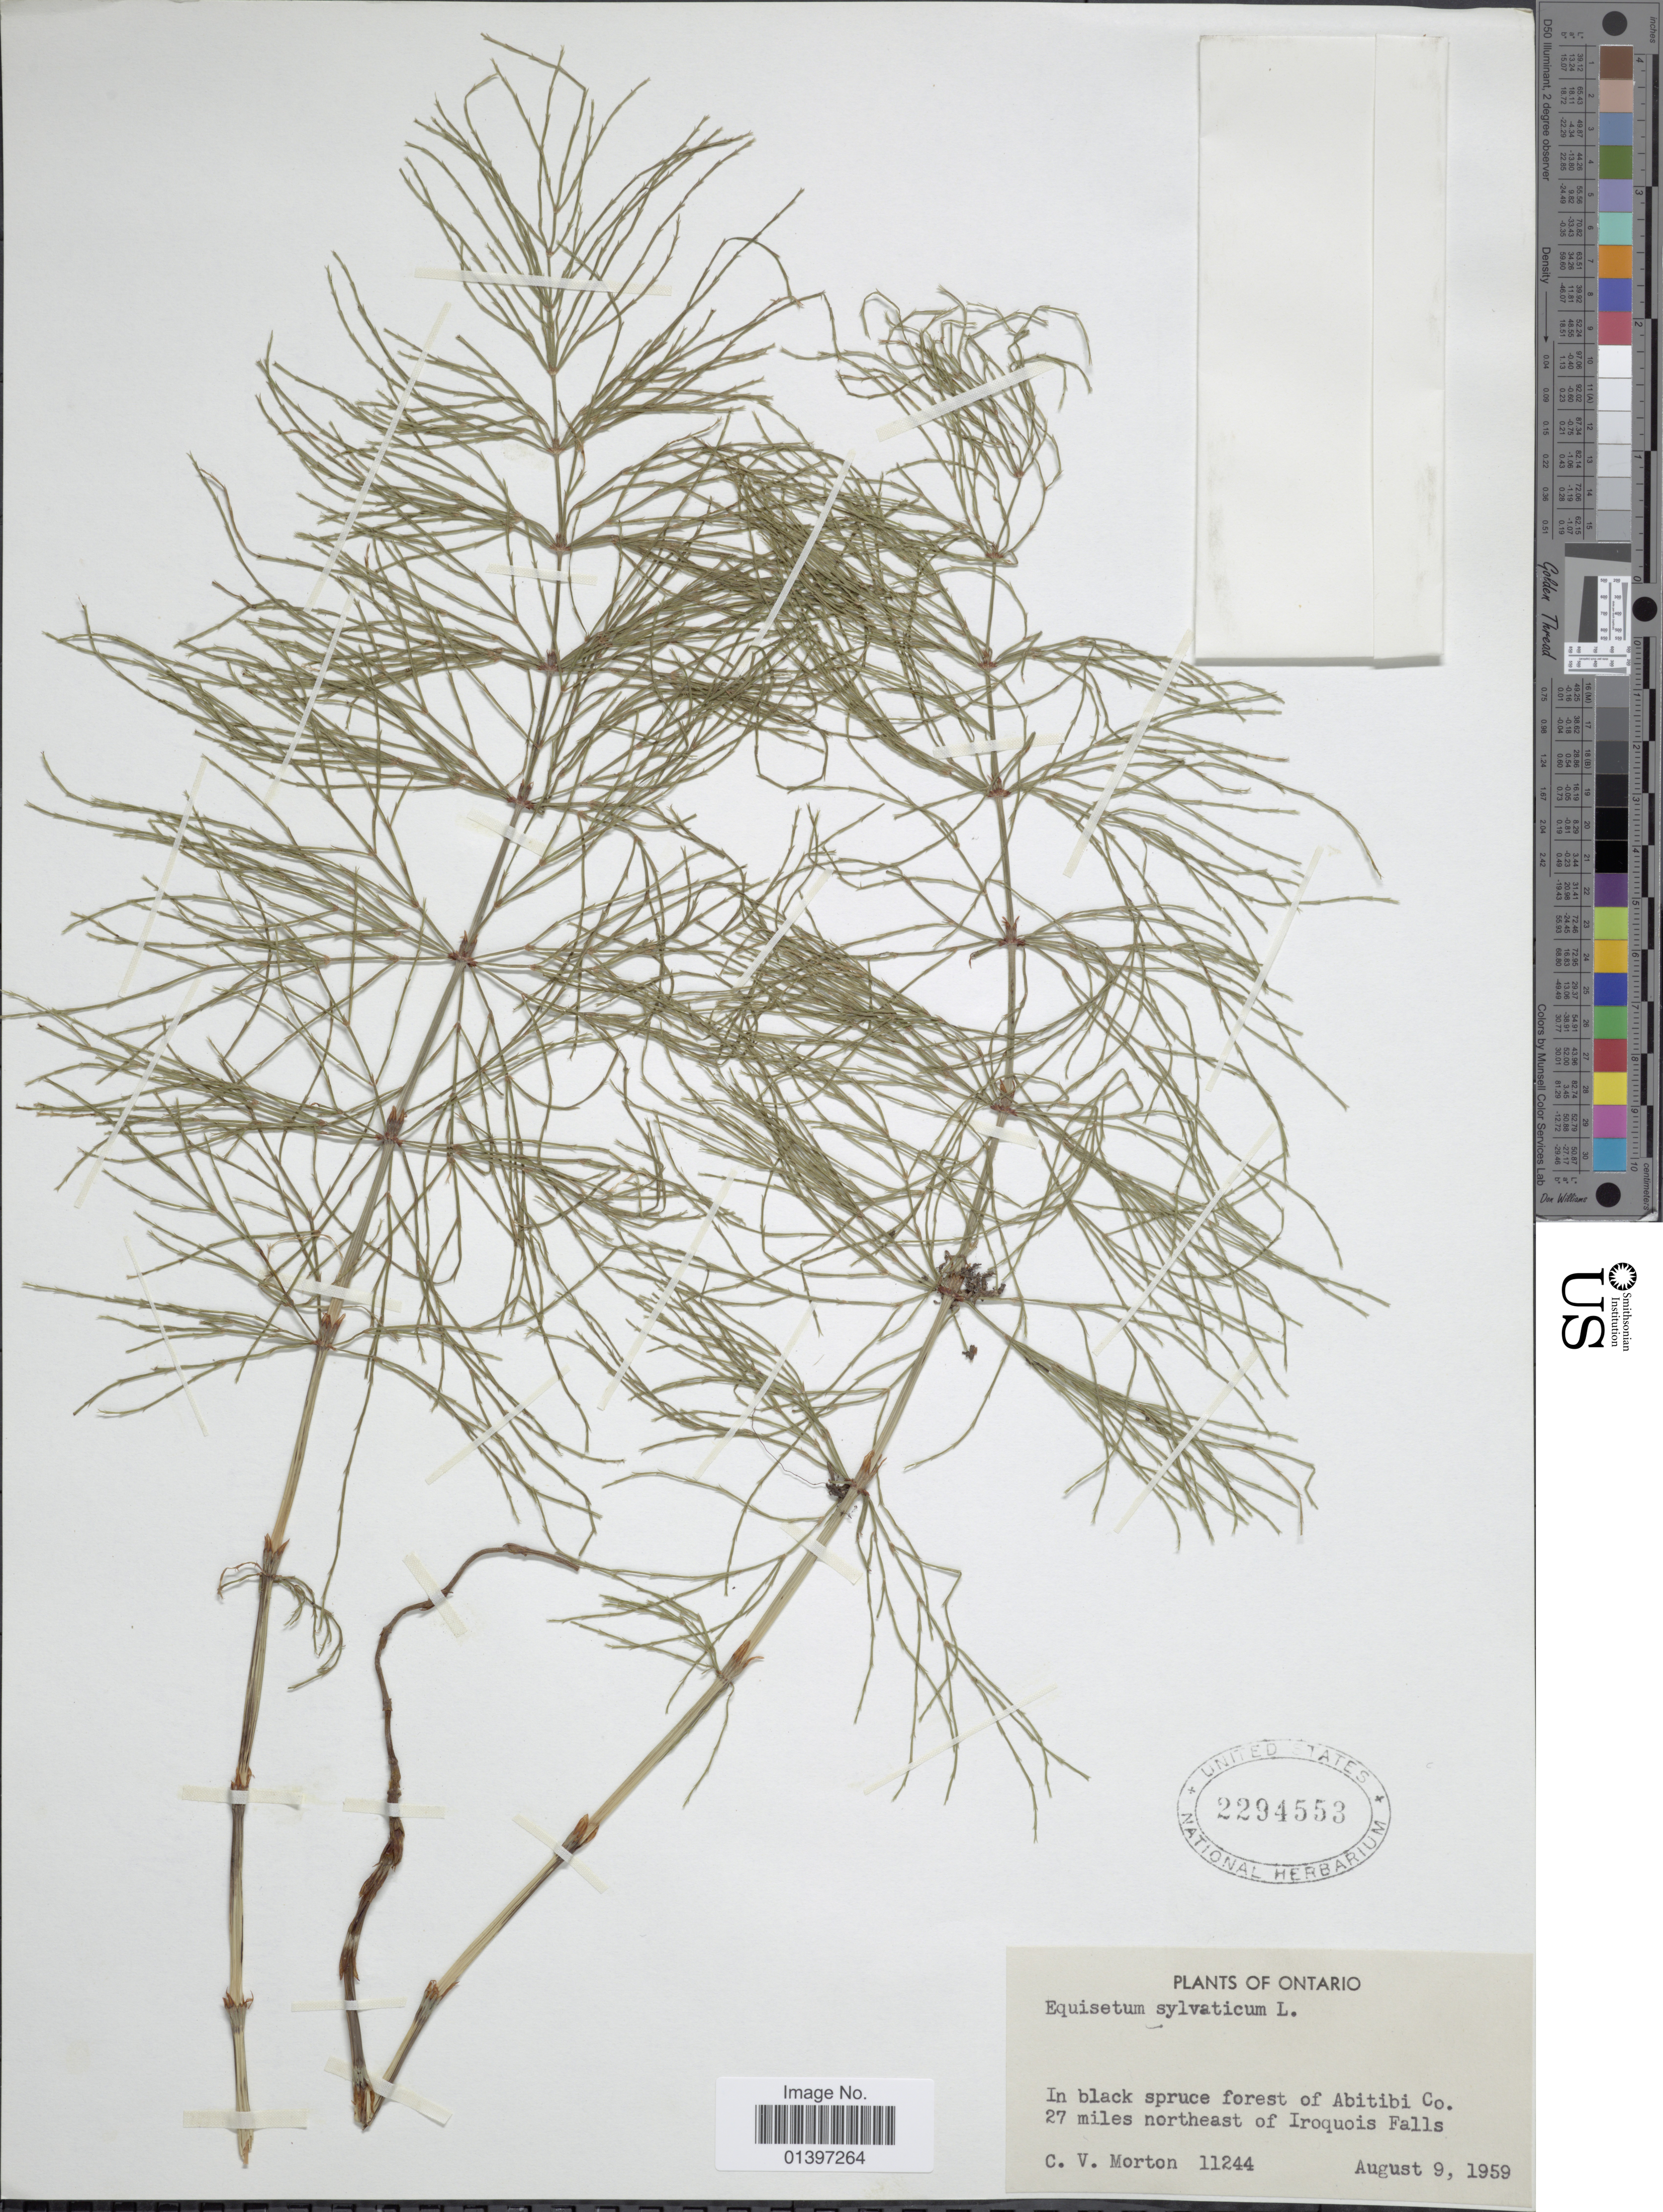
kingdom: Plantae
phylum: Tracheophyta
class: Polypodiopsida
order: Equisetales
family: Equisetaceae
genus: Equisetum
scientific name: Equisetum sylvaticum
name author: L.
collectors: C. V. Morton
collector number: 11244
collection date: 1959-08-09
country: Canada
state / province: Ontario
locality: In black spruce forest of Abitibi Co. 27miles northeast of Iroquois Falls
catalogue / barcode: US 2294553